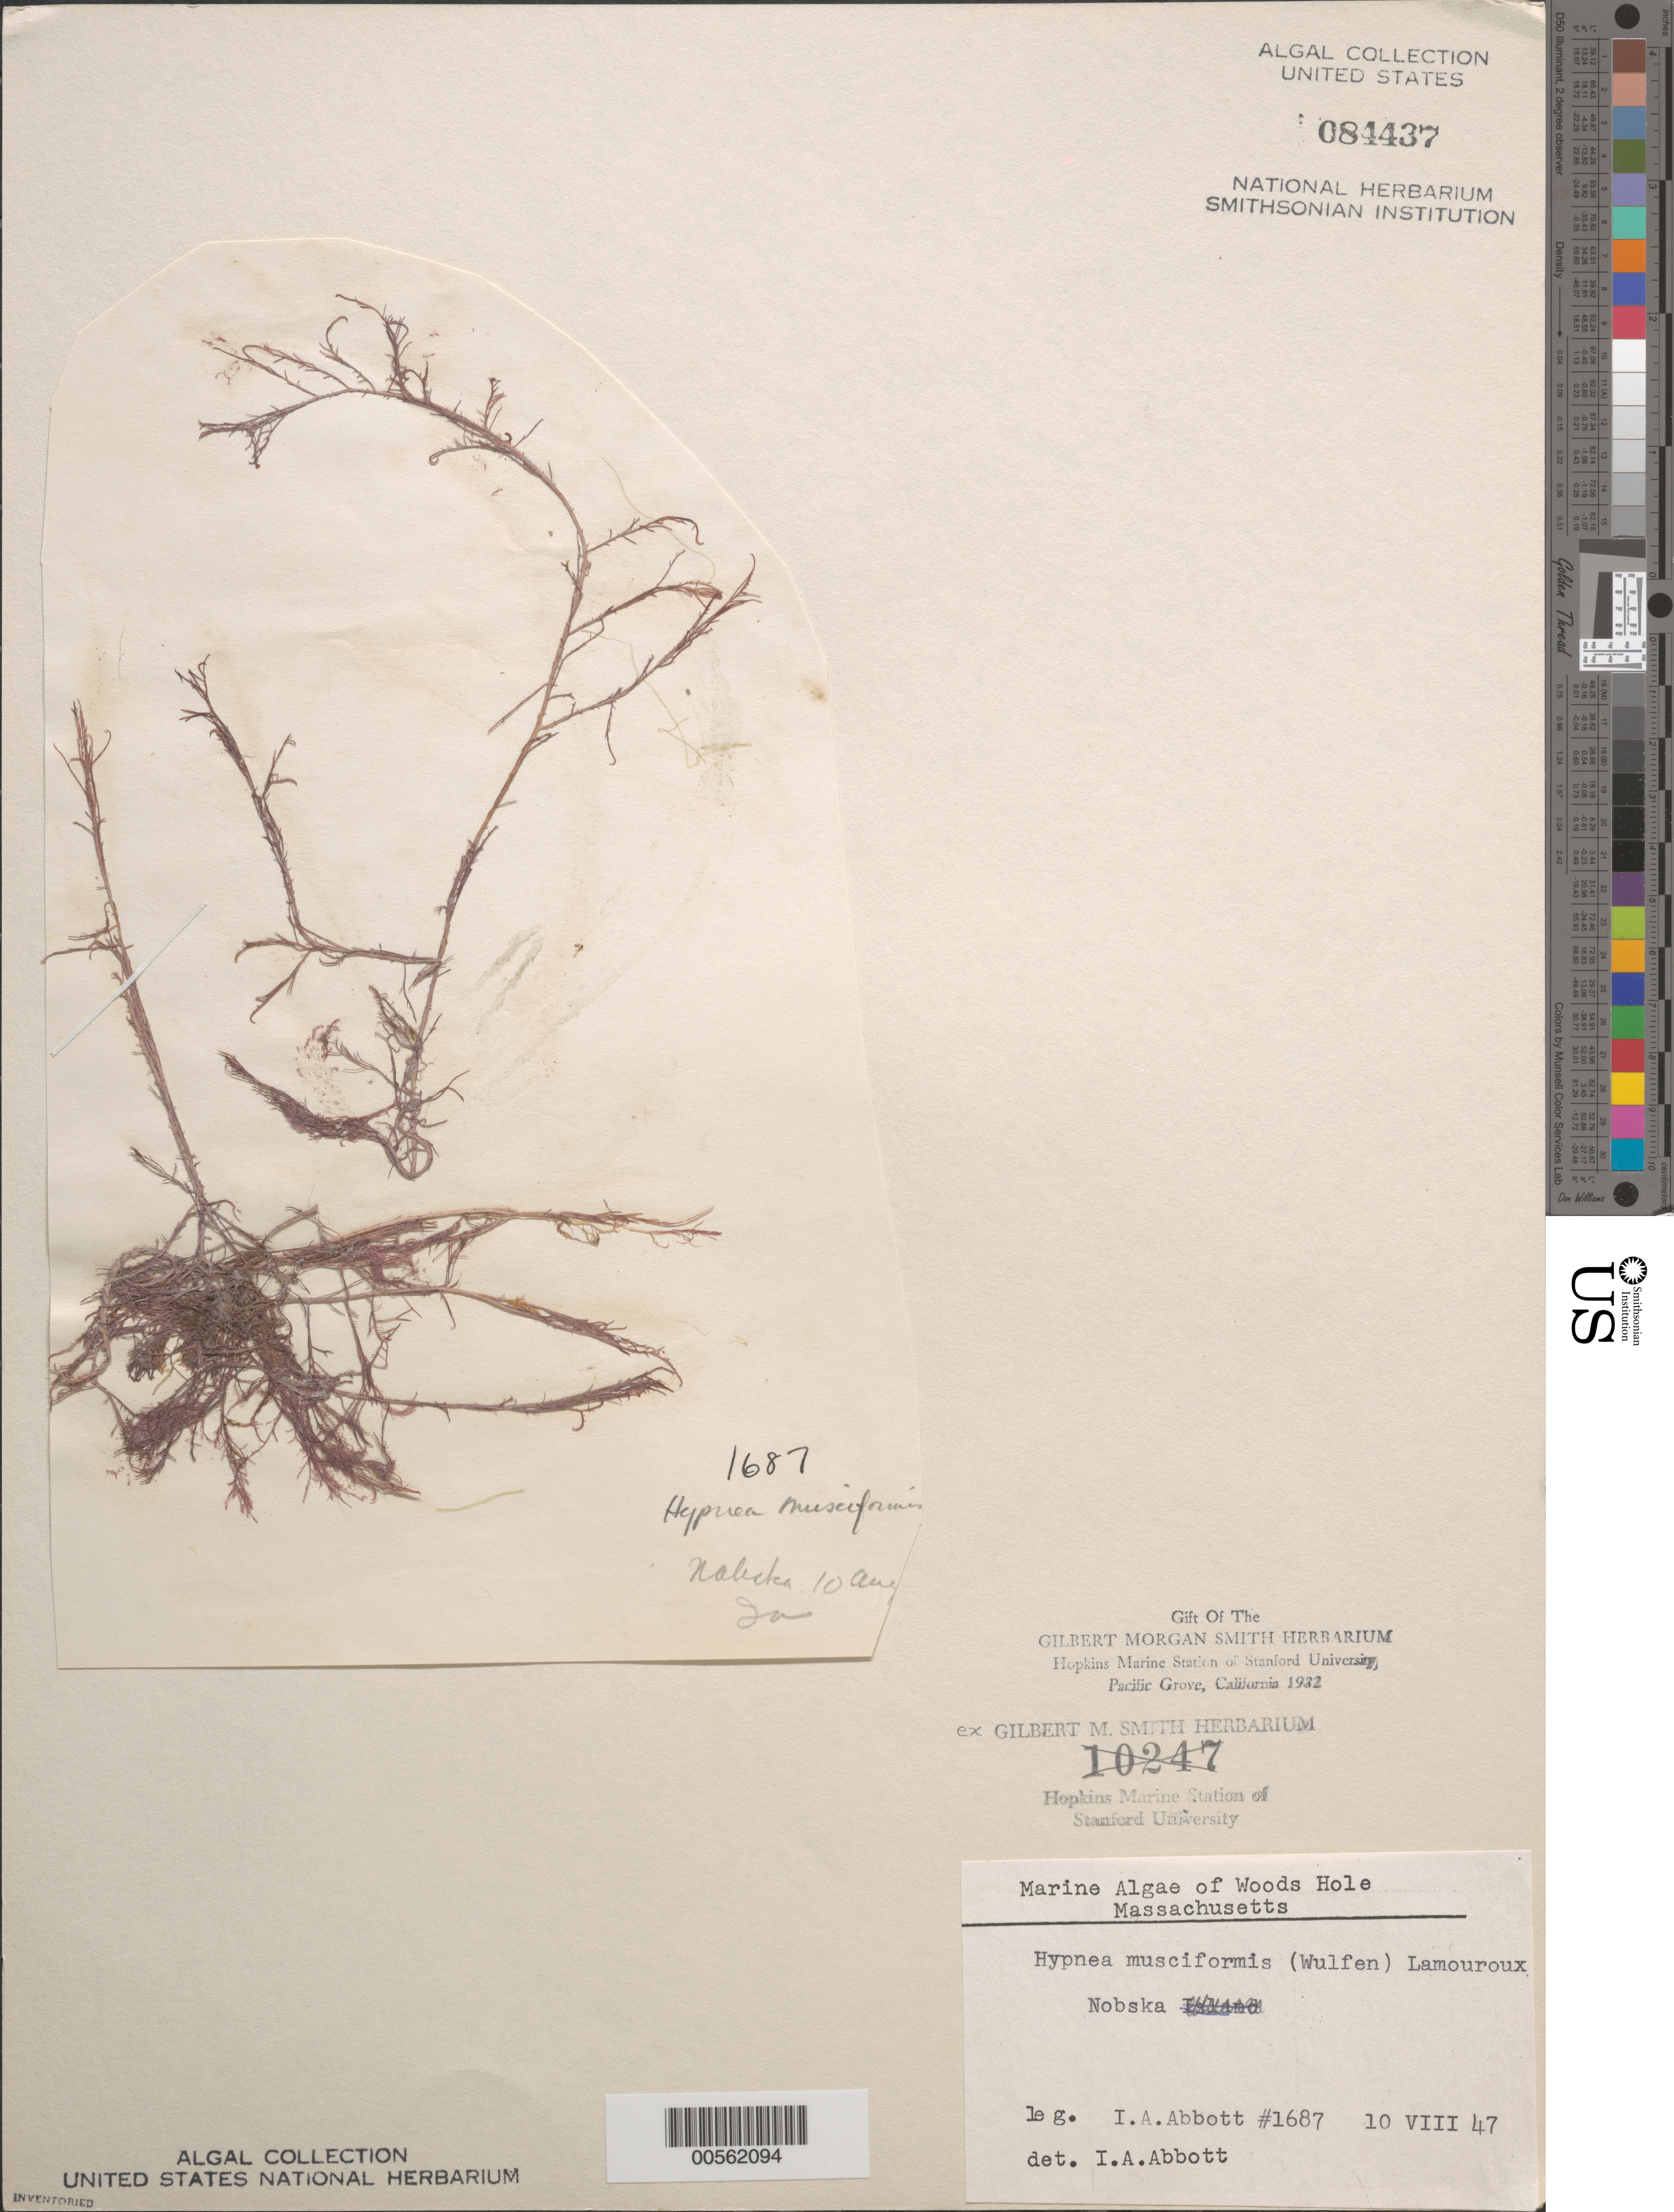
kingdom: Plantae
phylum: Rhodophyta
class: Florideophyceae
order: Gigartinales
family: Cystocloniaceae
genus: Hypnea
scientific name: Hypnea musciformis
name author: (Wulfen) J.V.Lamouroux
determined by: Abbott, Isabella A.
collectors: I. A. Abbott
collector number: IAA 1687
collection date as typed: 10 Aug 1947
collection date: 1947-08-10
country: United States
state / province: Massachusetts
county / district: Barnstable County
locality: Nobska, Woods Hole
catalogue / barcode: US 84437